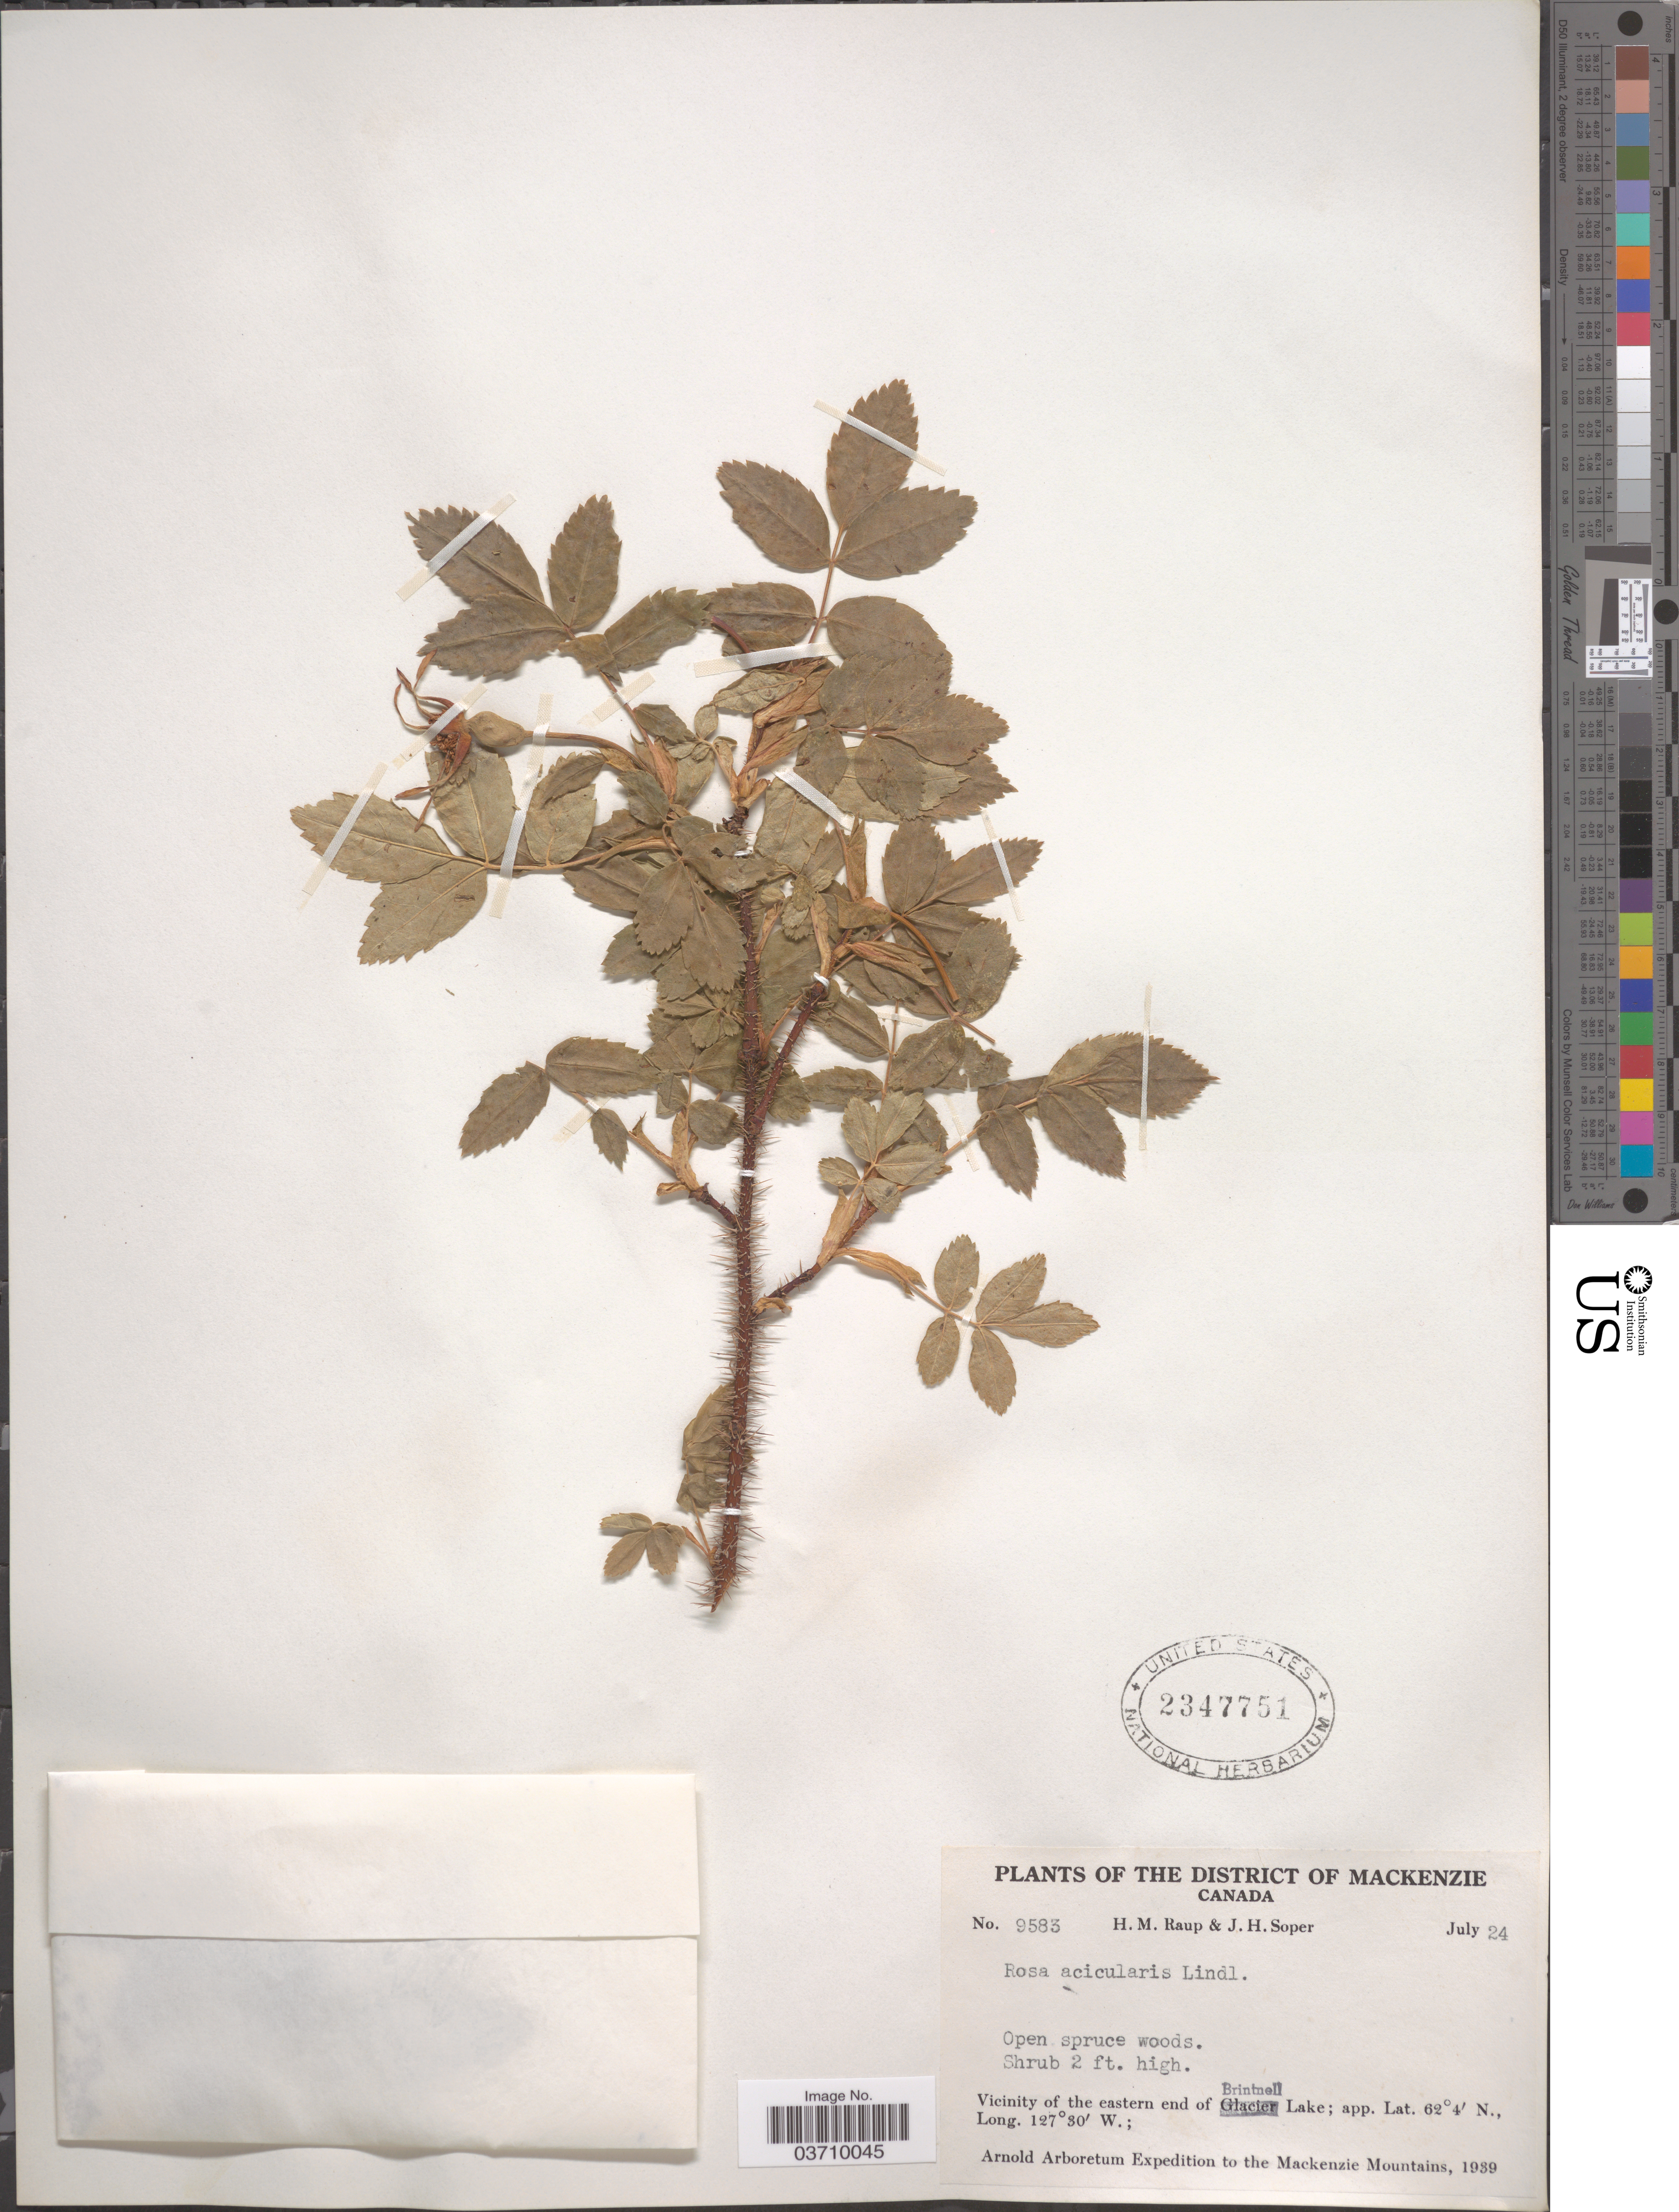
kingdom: Plantae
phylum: Tracheophyta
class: Magnoliopsida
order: Rosales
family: Rosaceae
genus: Rosa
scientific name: Rosa acicularis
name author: Lindl.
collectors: H. Raup & J. H. Soper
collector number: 9583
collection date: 1939-07-24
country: Canada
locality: The District of Mackenzie. Vicinity of the eastern end of Brintnell Lake. Mackenzie Mountains.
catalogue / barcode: US 2347751